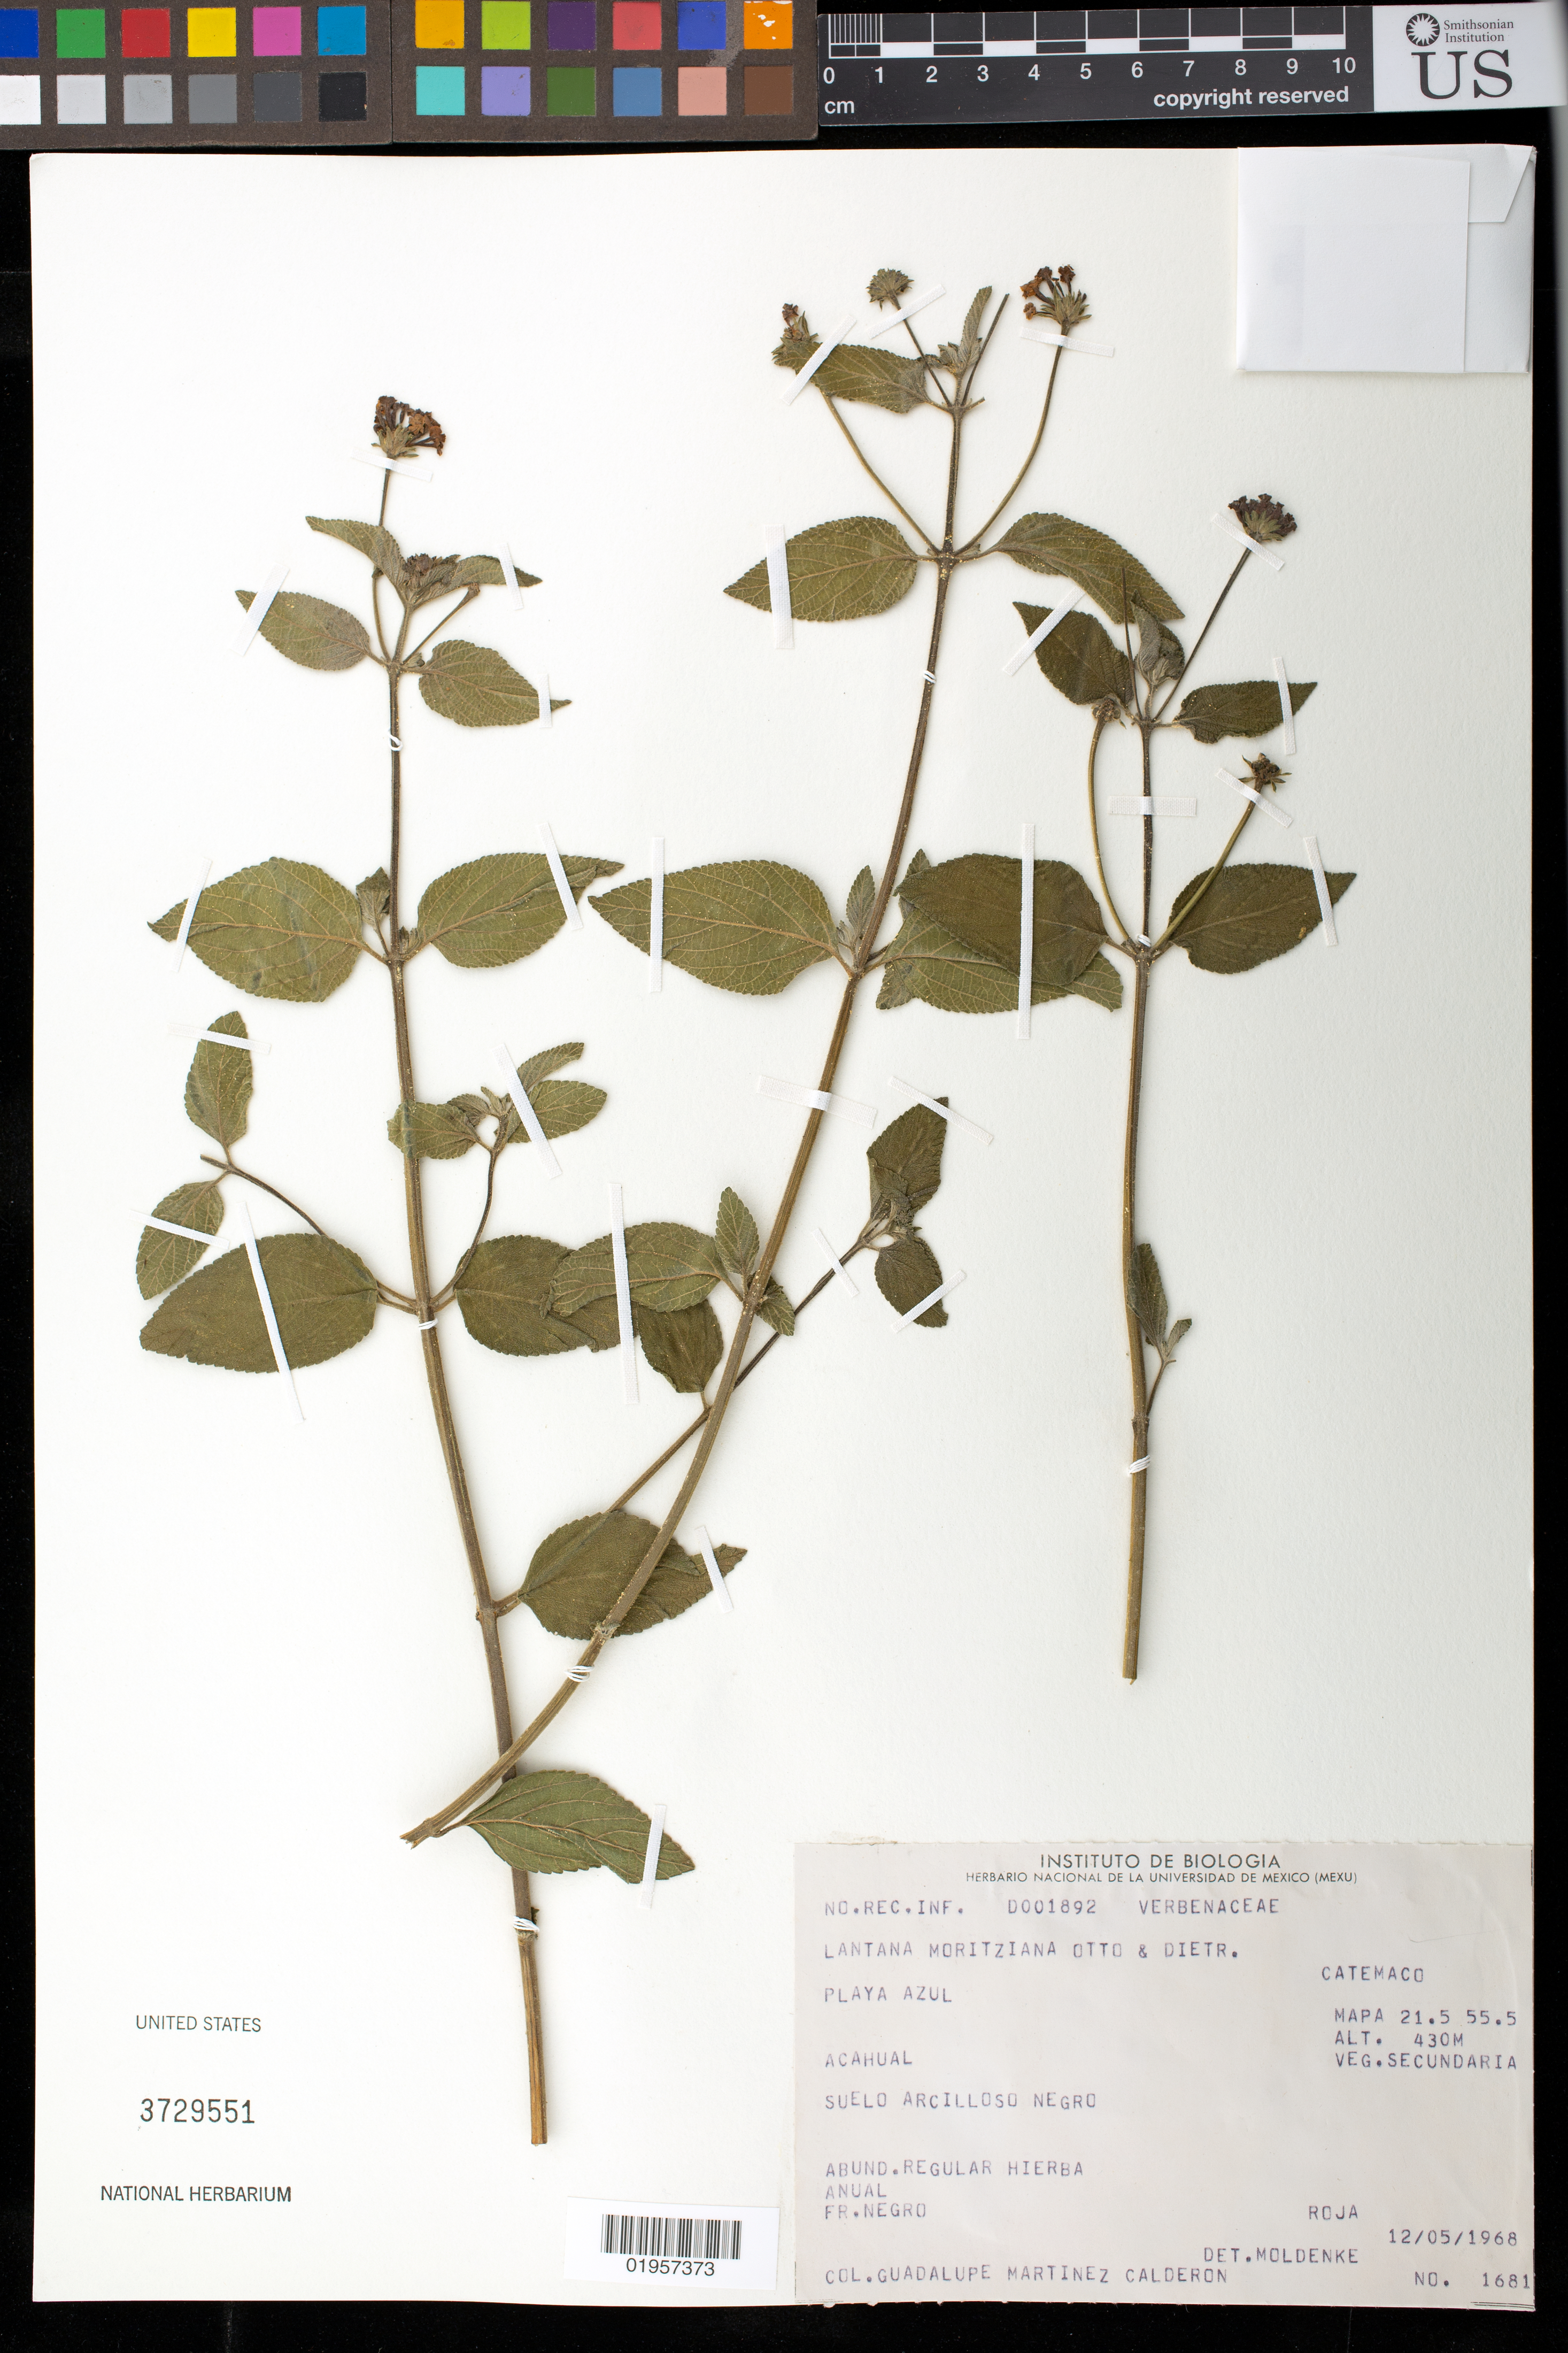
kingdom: Plantae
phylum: Tracheophyta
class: Magnoliopsida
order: Lamiales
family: Verbenaceae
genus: Lantana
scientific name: Lantana camara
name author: L.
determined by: Strong, Mark T., (BOT), Smithsonian Institution - National Museum of Natural History (UNITED STATES)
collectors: G. Martínez Calderón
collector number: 1681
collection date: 1968-12-05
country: Mexico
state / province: Veracruz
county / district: Catemaco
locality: Playa Azul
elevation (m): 430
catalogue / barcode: US 3729551